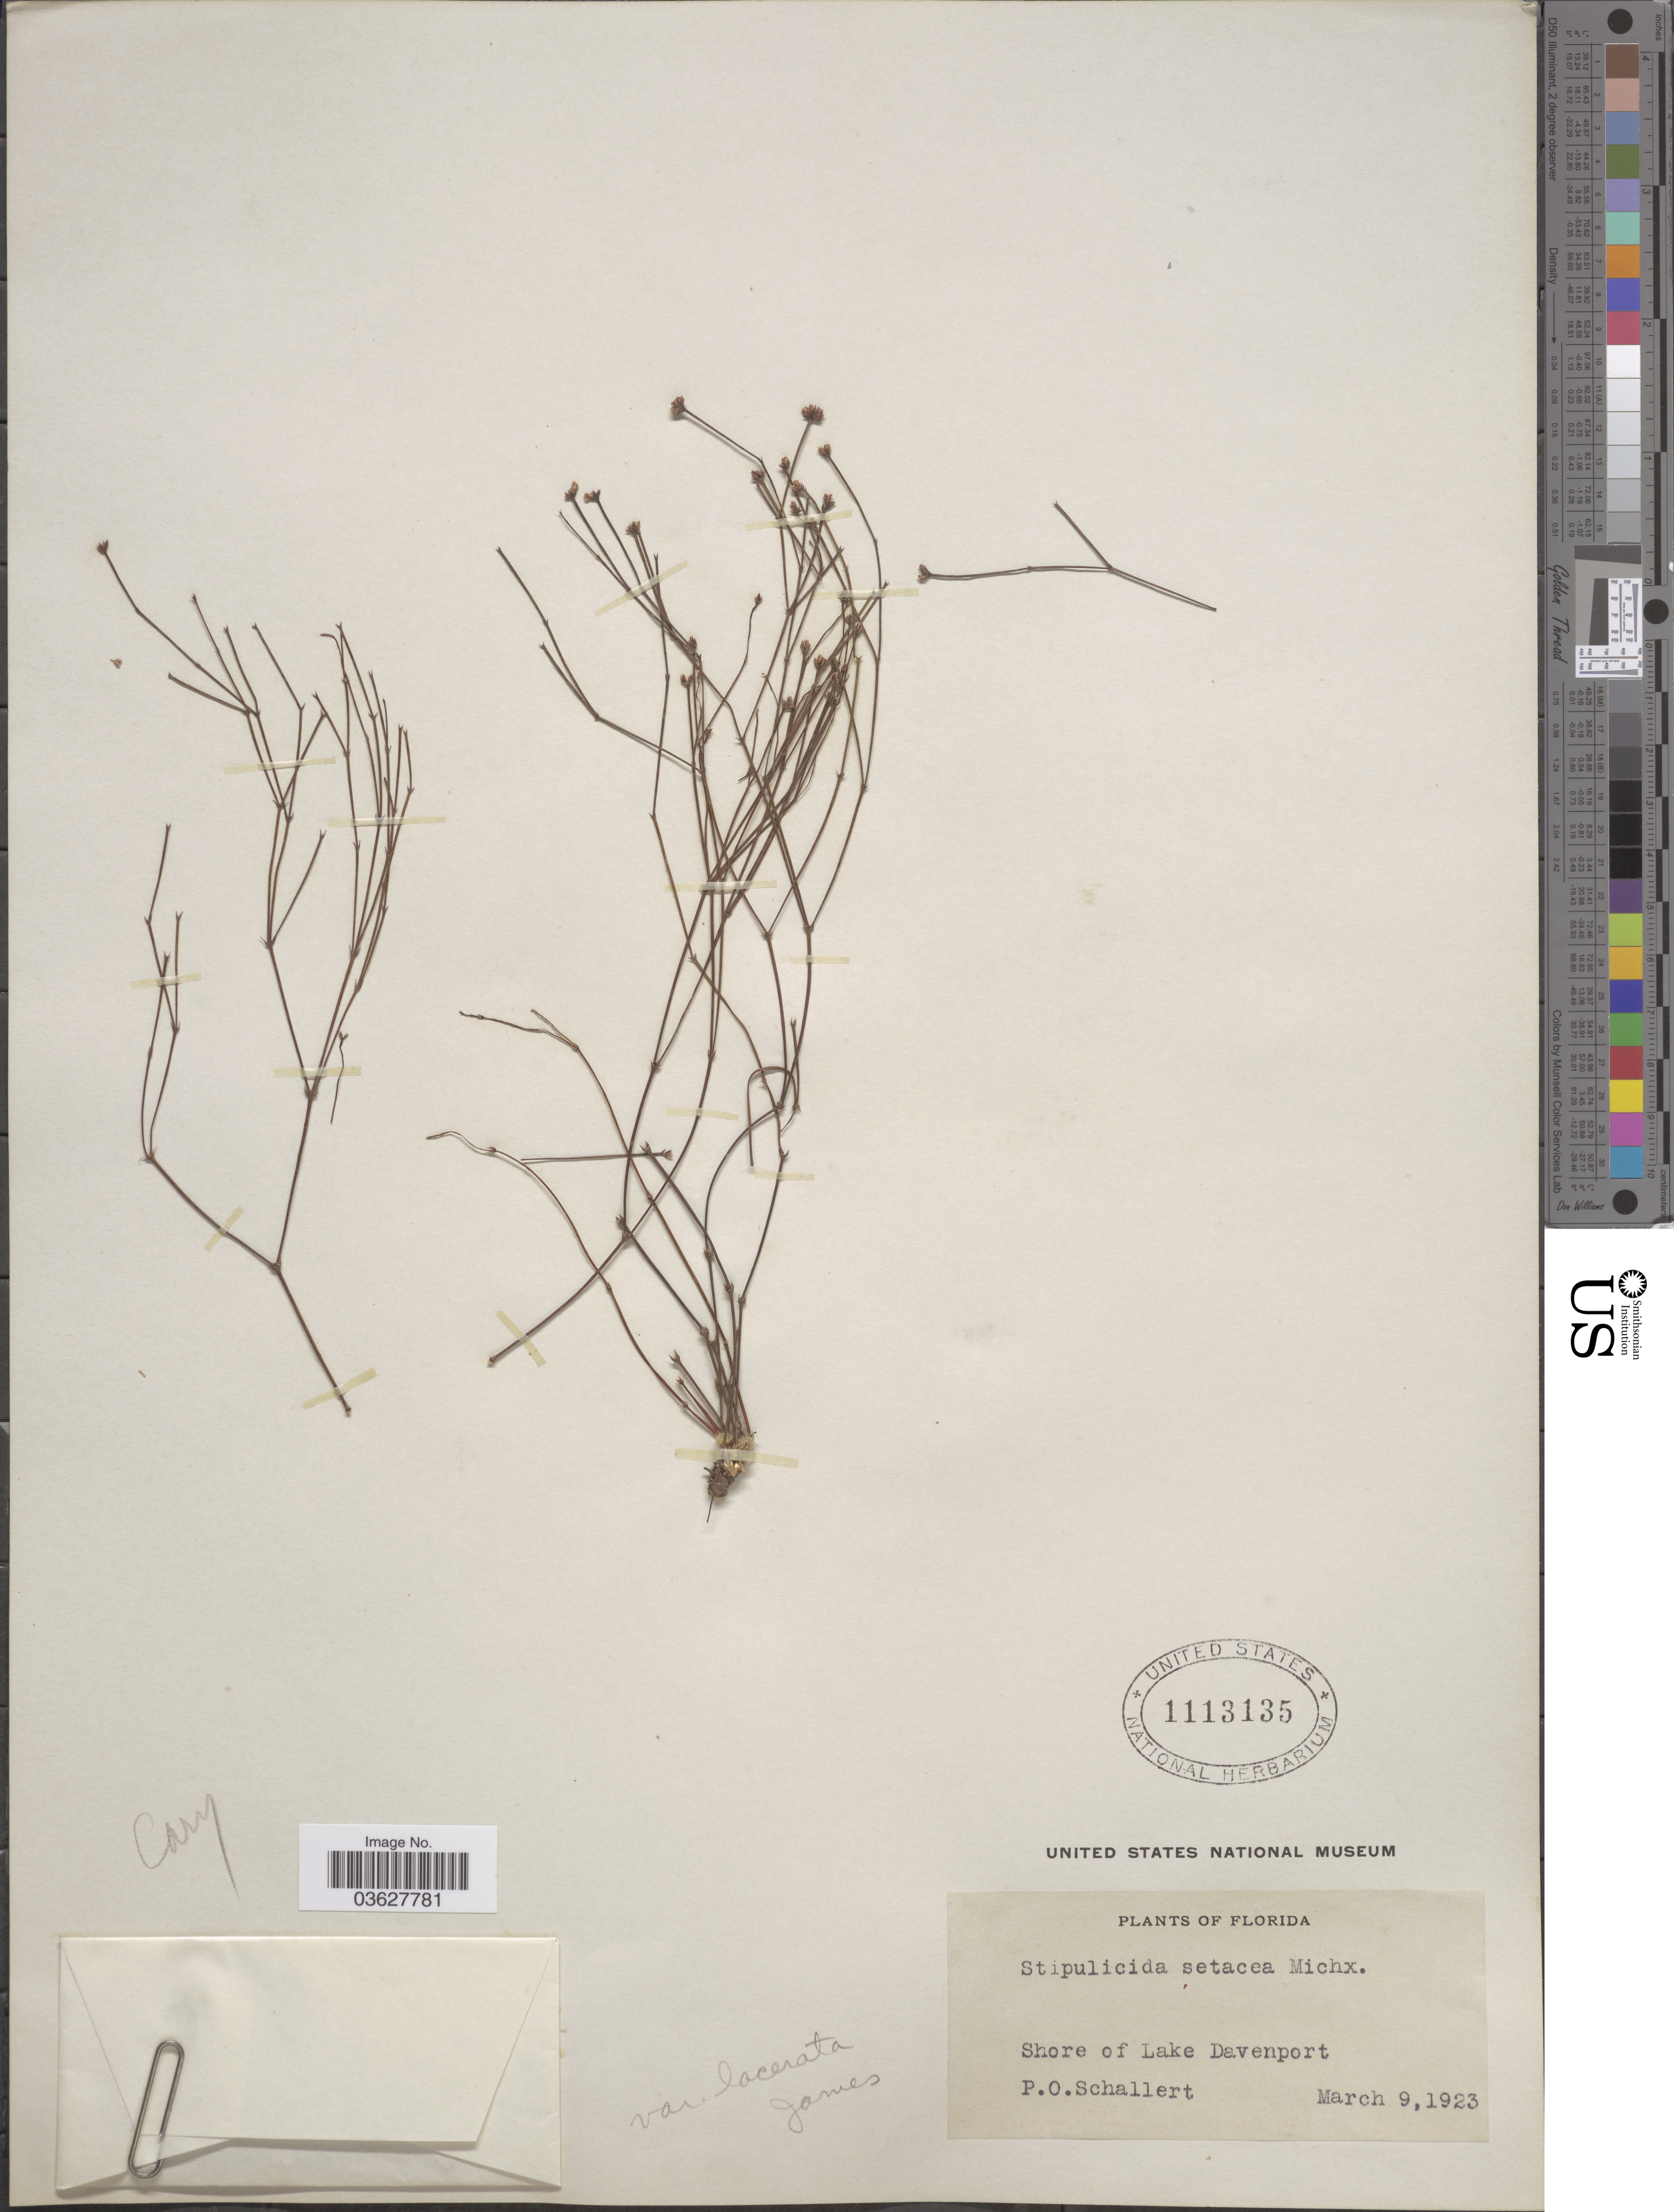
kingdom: Plantae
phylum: Tracheophyta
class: Magnoliopsida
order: Caryophyllales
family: Caryophyllaceae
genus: Stipulicida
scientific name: Stipulicida setacea var. lacerata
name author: C. W. James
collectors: P. Schallert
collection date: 1923-03-09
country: United States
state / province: Florida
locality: Shore of Lake Davenport.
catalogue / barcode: US 1113135